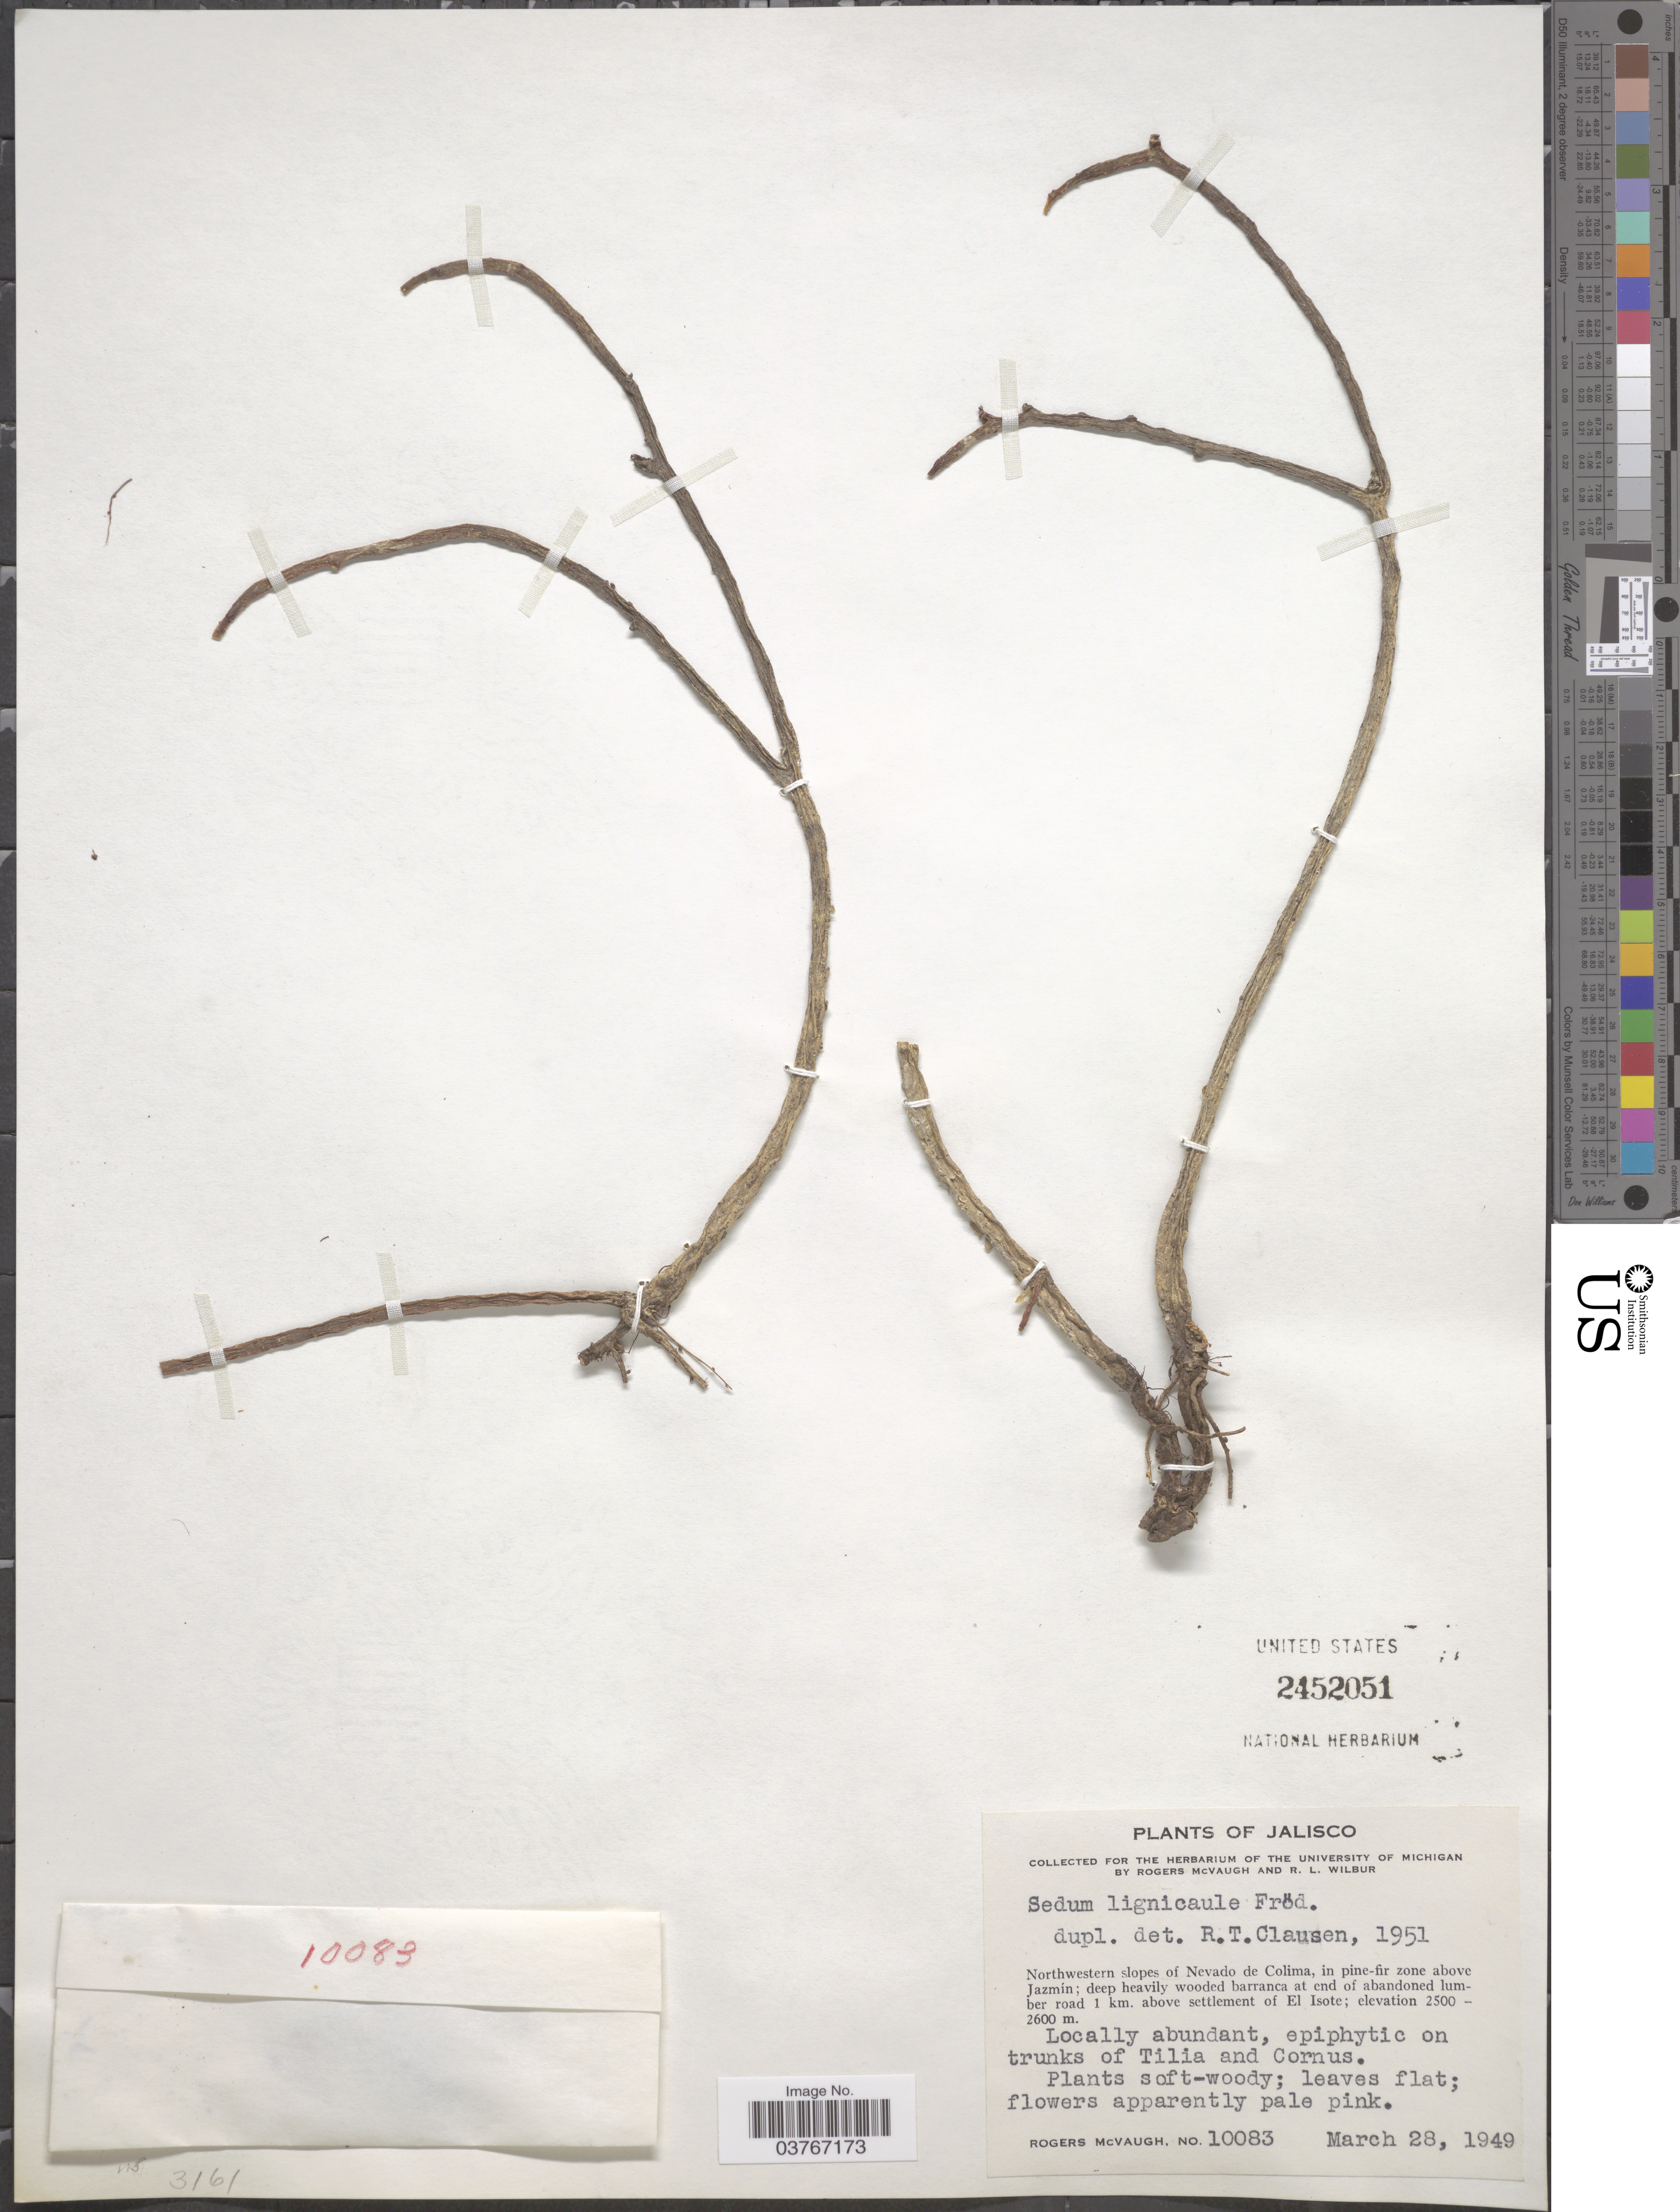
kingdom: Plantae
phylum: Tracheophyta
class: Magnoliopsida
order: Saxifragales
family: Crassulaceae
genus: Sedum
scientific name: Sedum lignicaule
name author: Fröd.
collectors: R. McVaugh & R. L. Wilbur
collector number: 10083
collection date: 1949-03-28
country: Mexico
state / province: Jalisco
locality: Northwestern slopes of Nevado de Colima, in pine-fir zone above Jazmín; deep heavily wooded barranca at end of abandoned lumber road 1 km. above settlement of El Isote.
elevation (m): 2500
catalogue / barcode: US 2452051